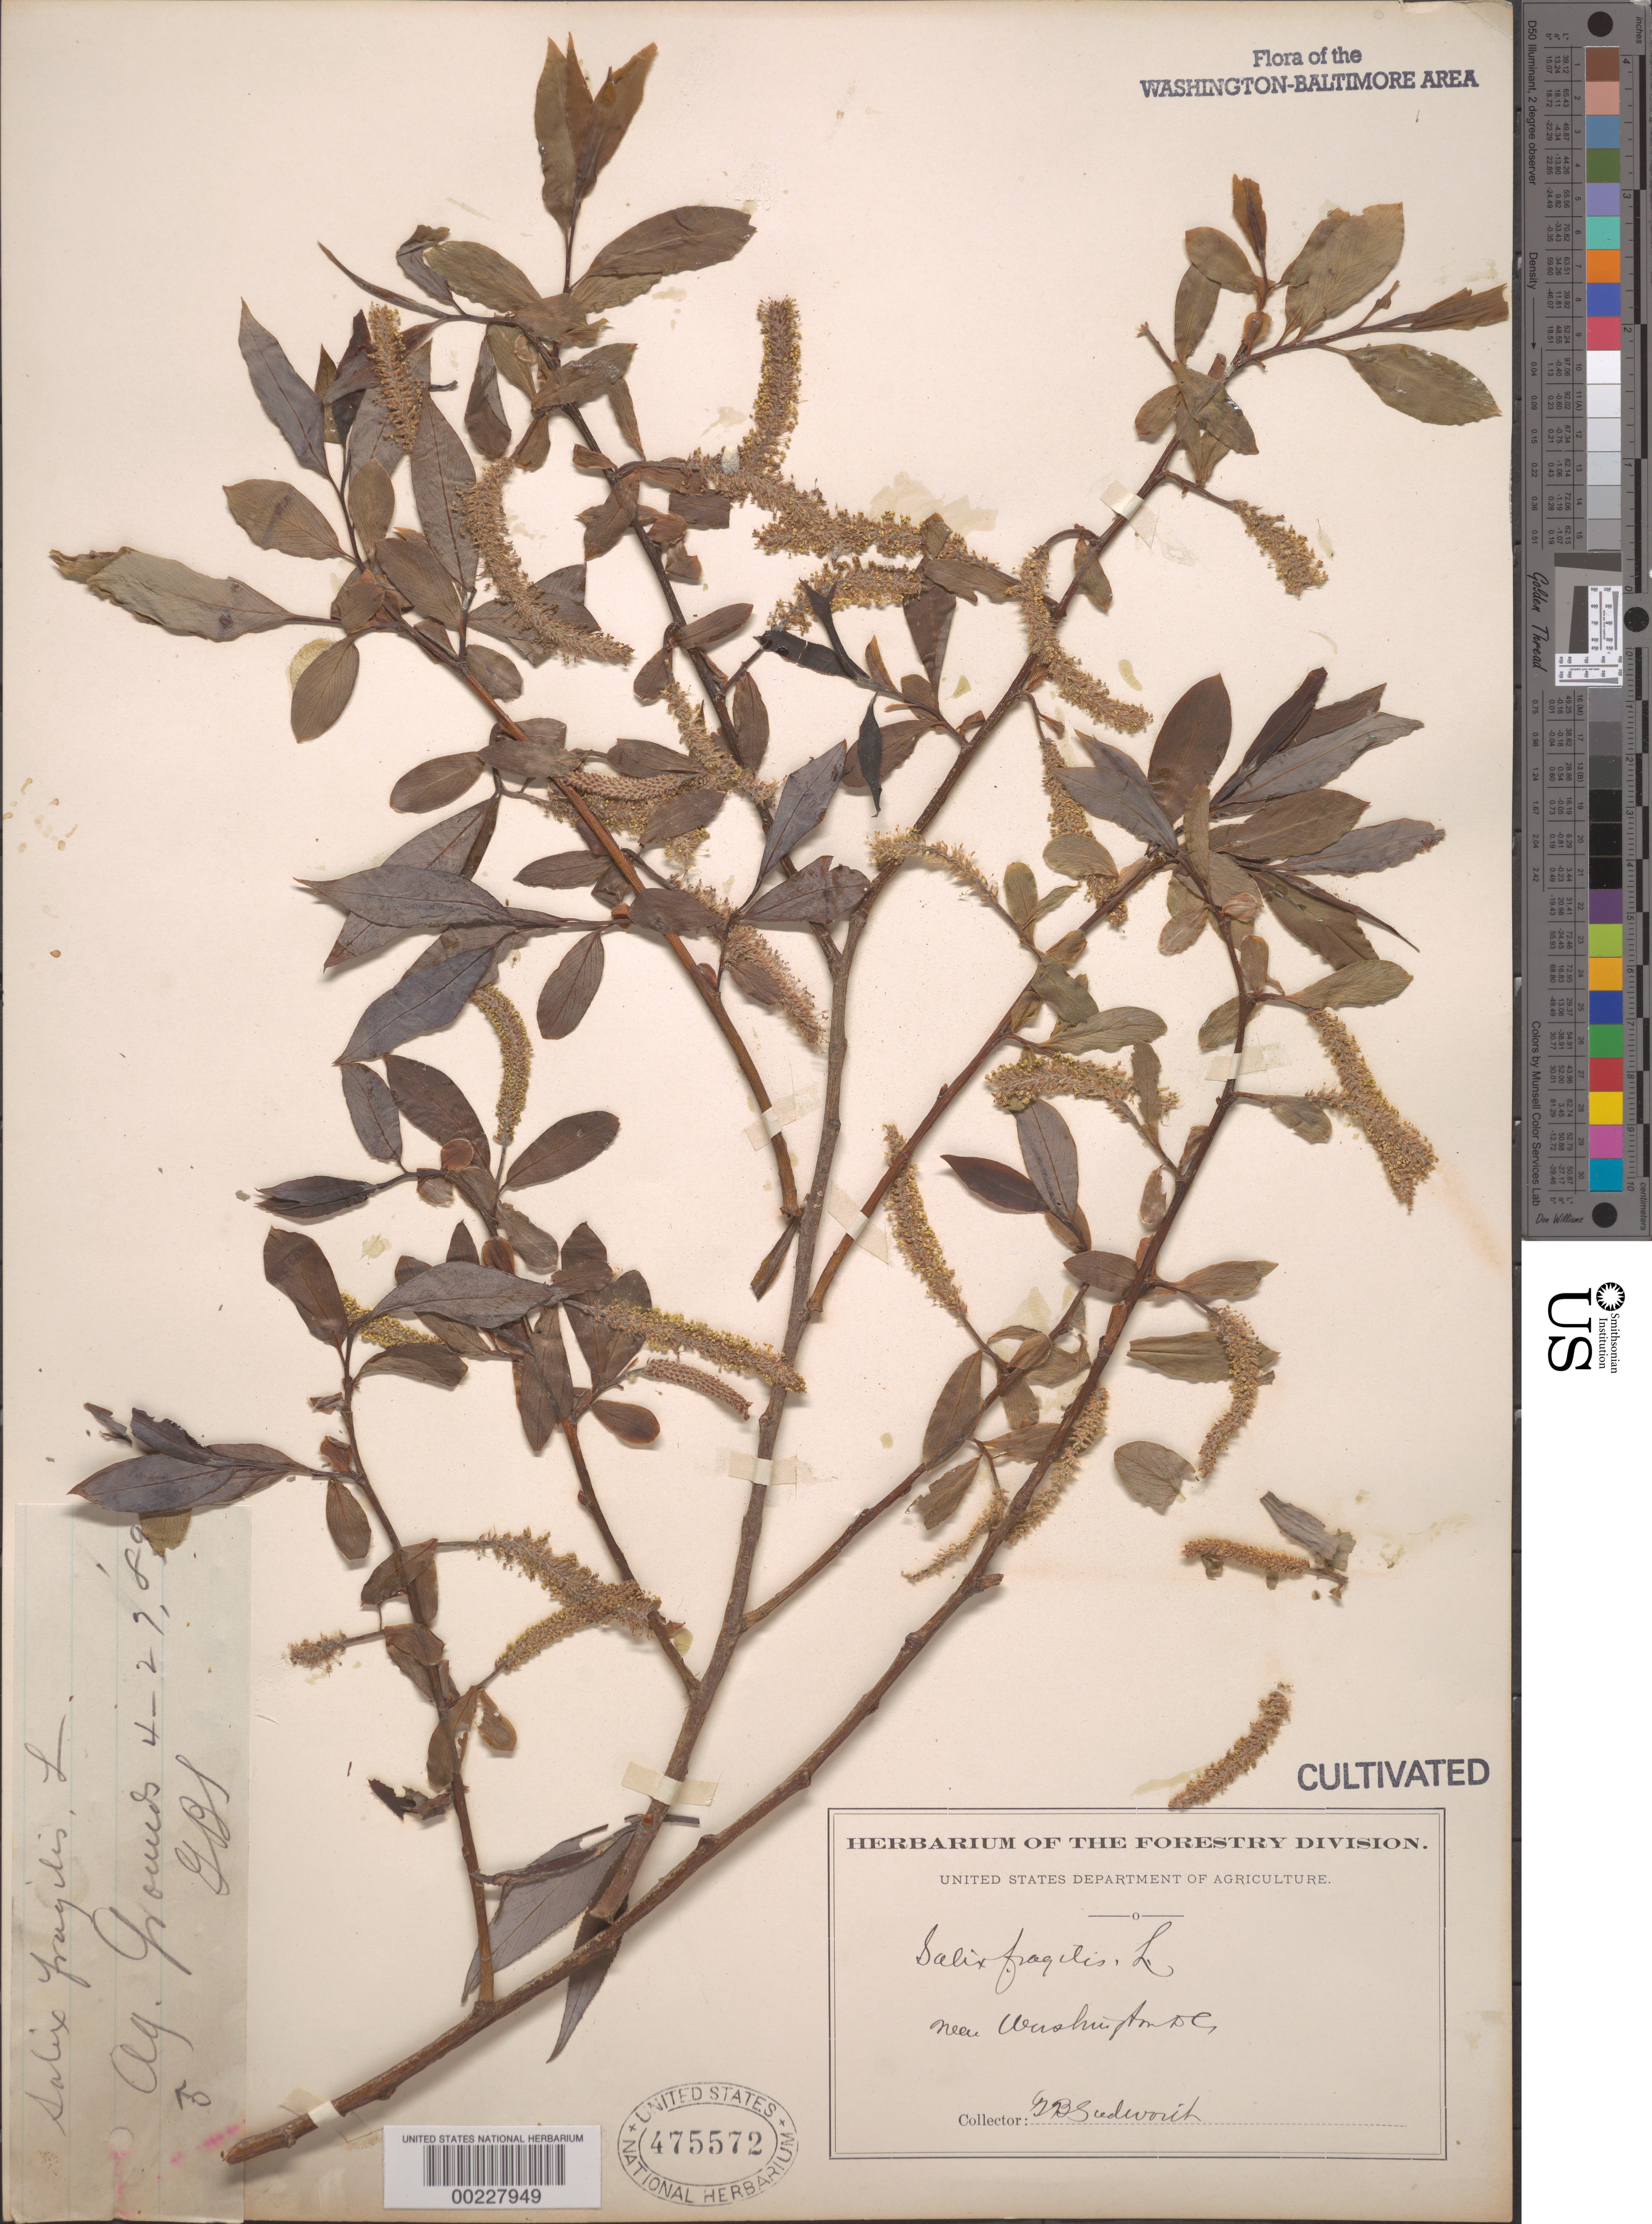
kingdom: Plantae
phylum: Tracheophyta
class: Magnoliopsida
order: Malpighiales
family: Salicaceae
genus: Salix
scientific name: Salix fragilis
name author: L.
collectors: G. B. Sudworth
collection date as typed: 27 Apr 1889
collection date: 1889-04-27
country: United States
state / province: District of Columbia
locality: Agriculture grounds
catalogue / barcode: US 475572